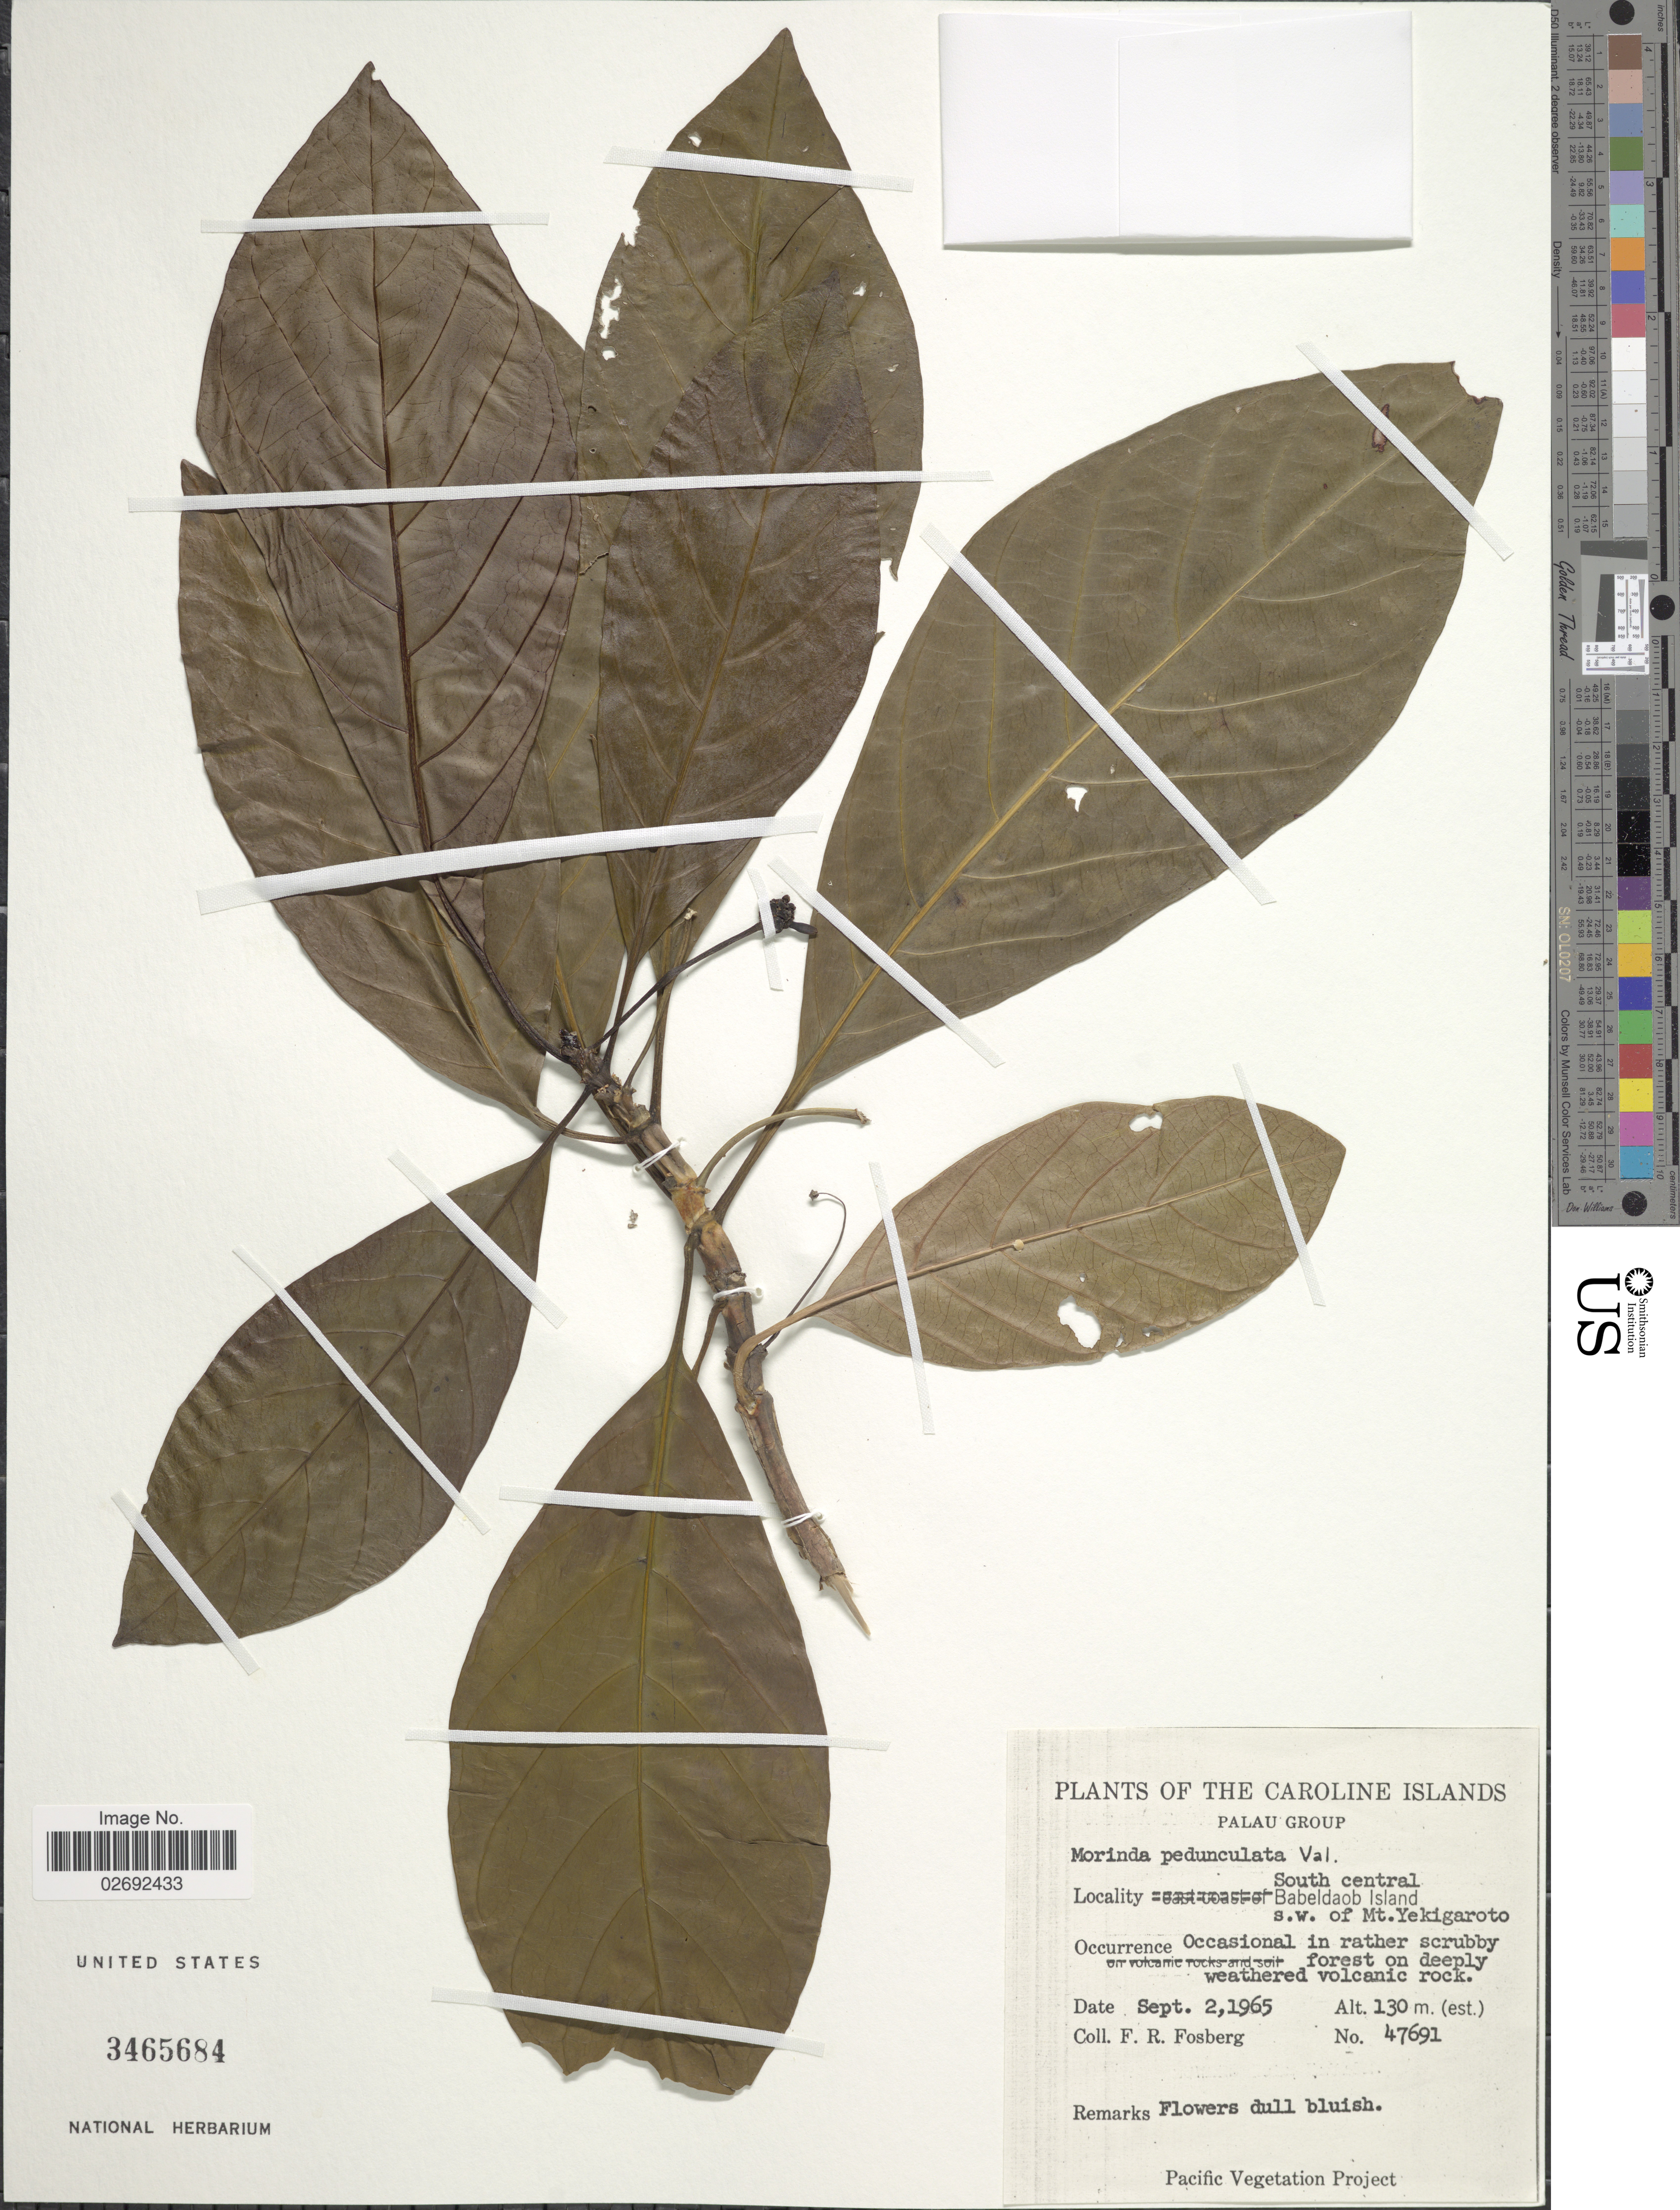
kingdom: Plantae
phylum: Tracheophyta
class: Magnoliopsida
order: Gentianales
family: Rubiaceae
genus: Morinda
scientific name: Morinda pedunculata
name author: Valeton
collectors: F. R. Fosberg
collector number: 47691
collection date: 1965-09-02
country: Palau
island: Babeldaob [Babelthuap]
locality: South Central Babeldaob Island, s.w. of Mt. Yakigaroto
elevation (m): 130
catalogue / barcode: US 3465684